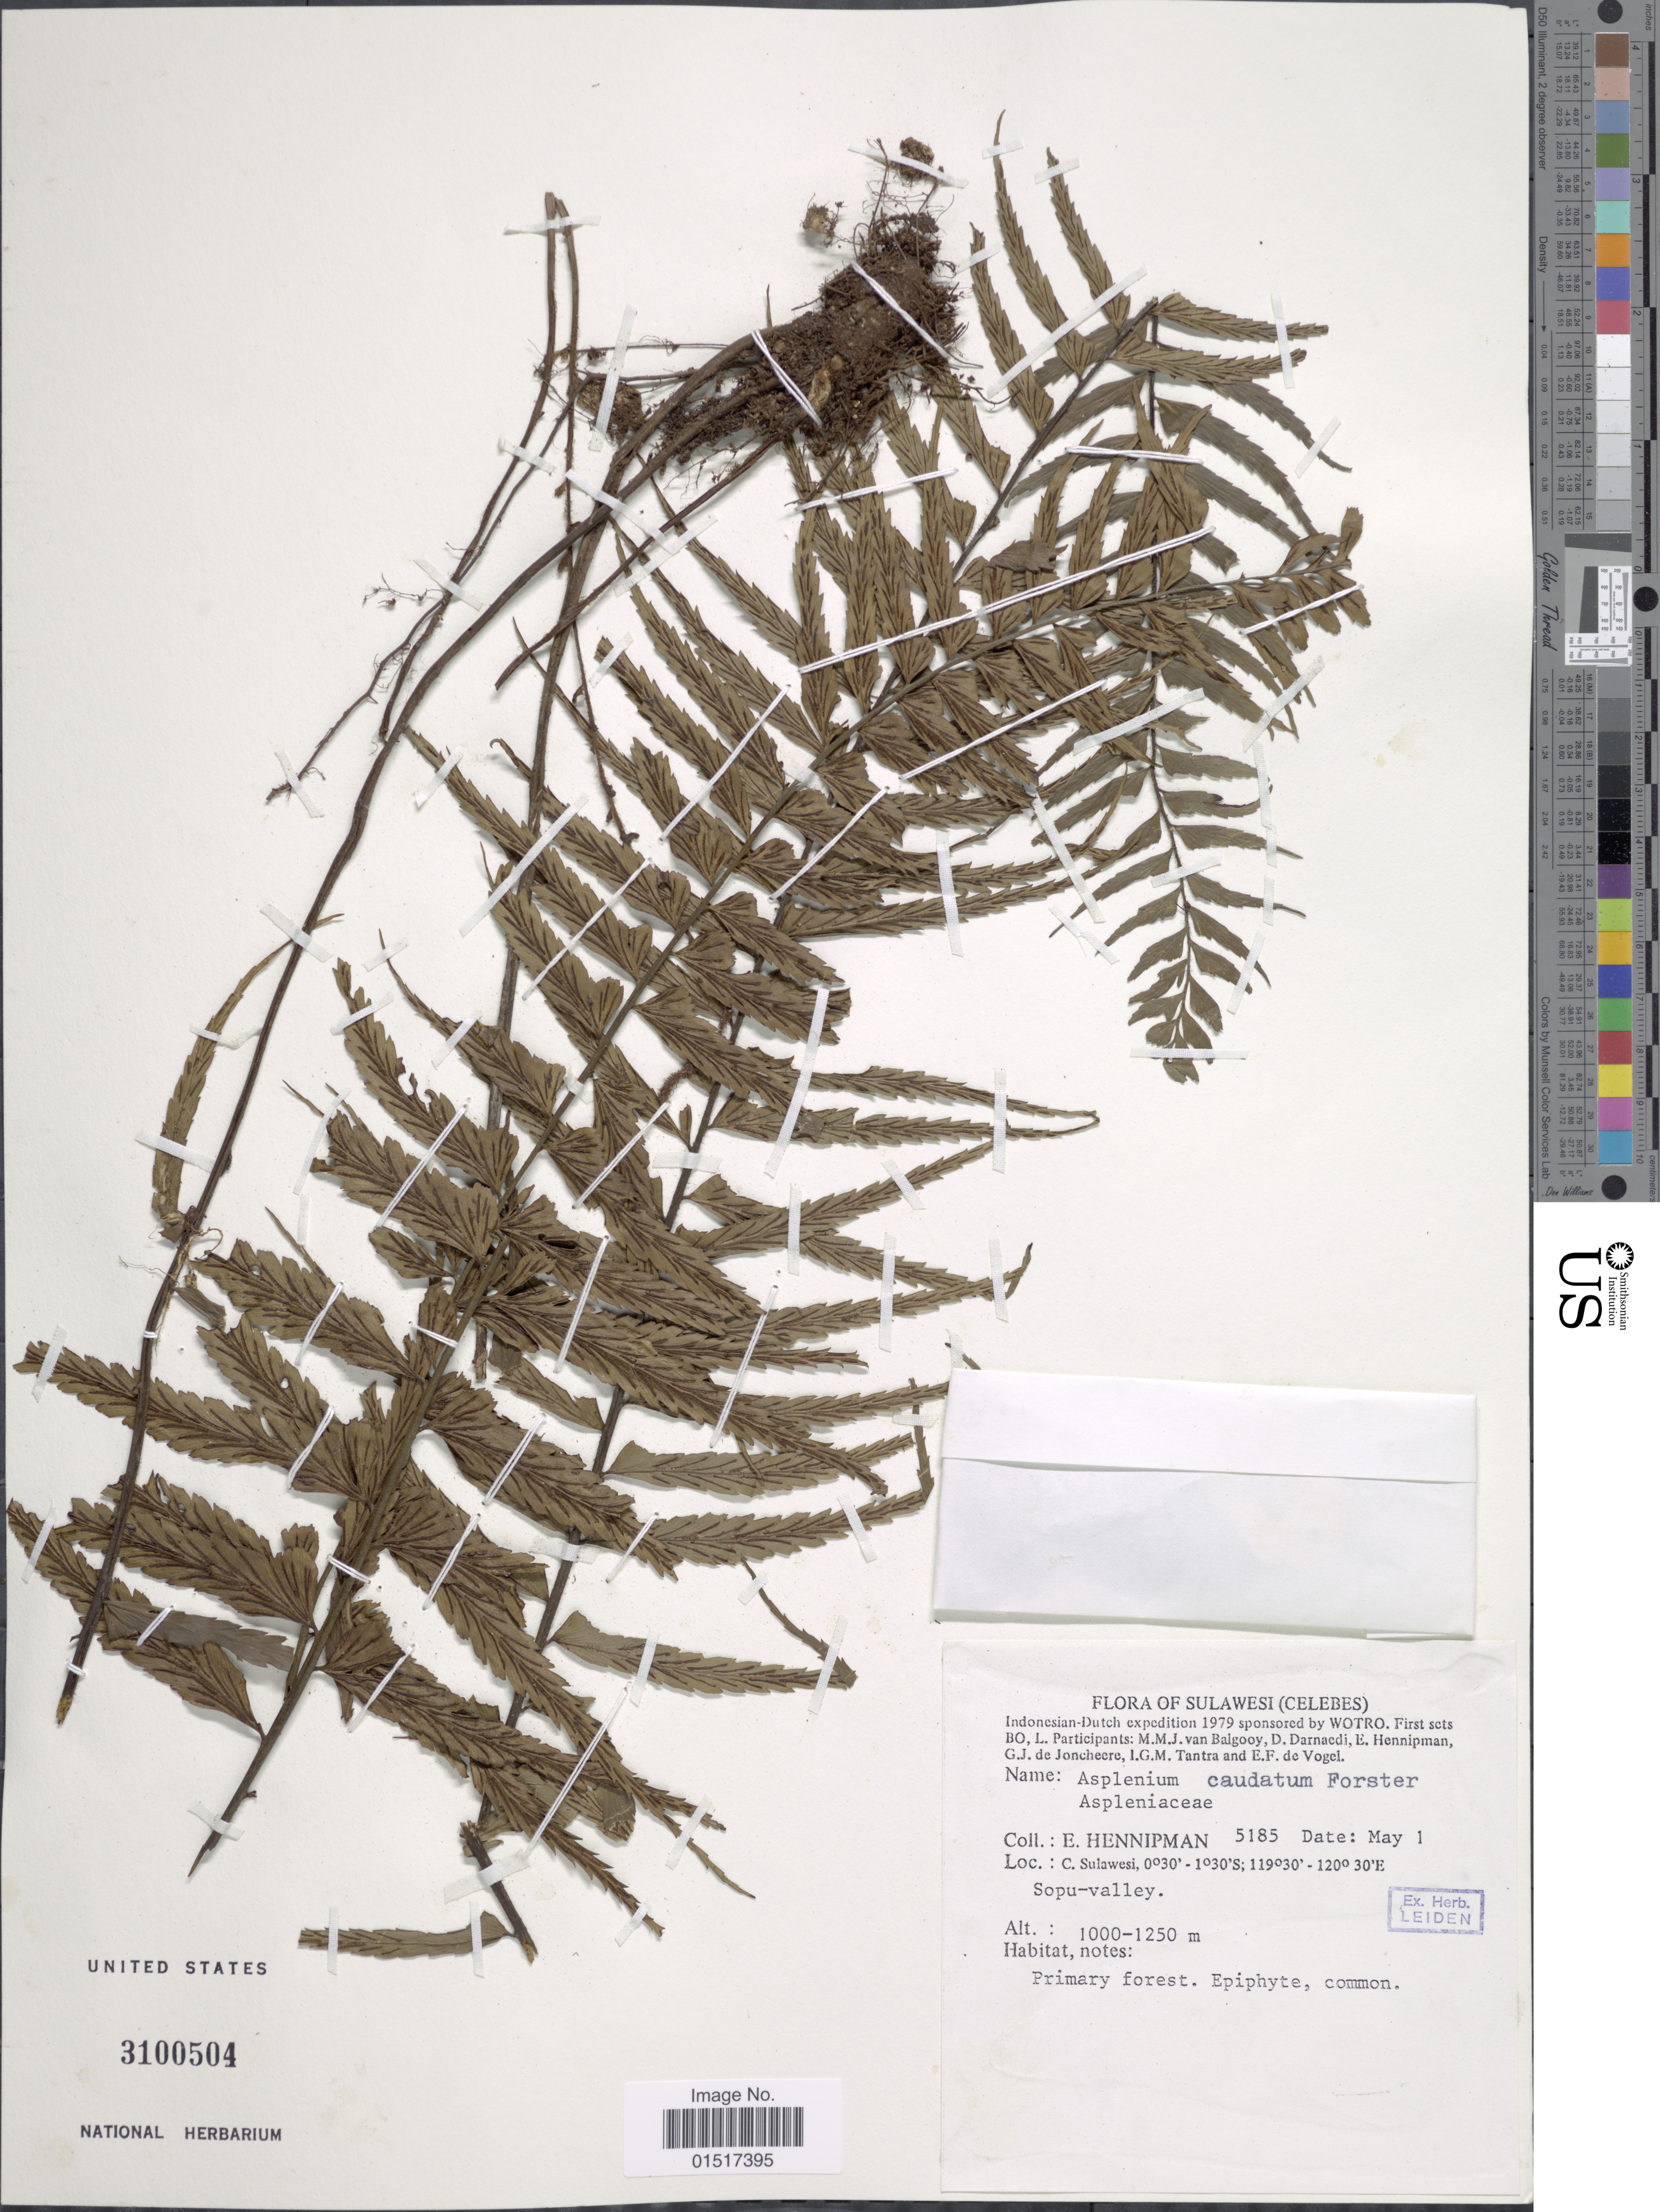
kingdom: Plantae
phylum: Tracheophyta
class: Polypodiopsida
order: Polypodiales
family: Aspleniaceae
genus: Asplenium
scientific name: Asplenium sp.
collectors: E. Hennipman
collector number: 5185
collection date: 1979-05-01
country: Indonesia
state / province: Sulawesi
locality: Sulawesi (Celebes). C. Sulawesi. Sopu-valley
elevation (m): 1000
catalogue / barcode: US 3100504